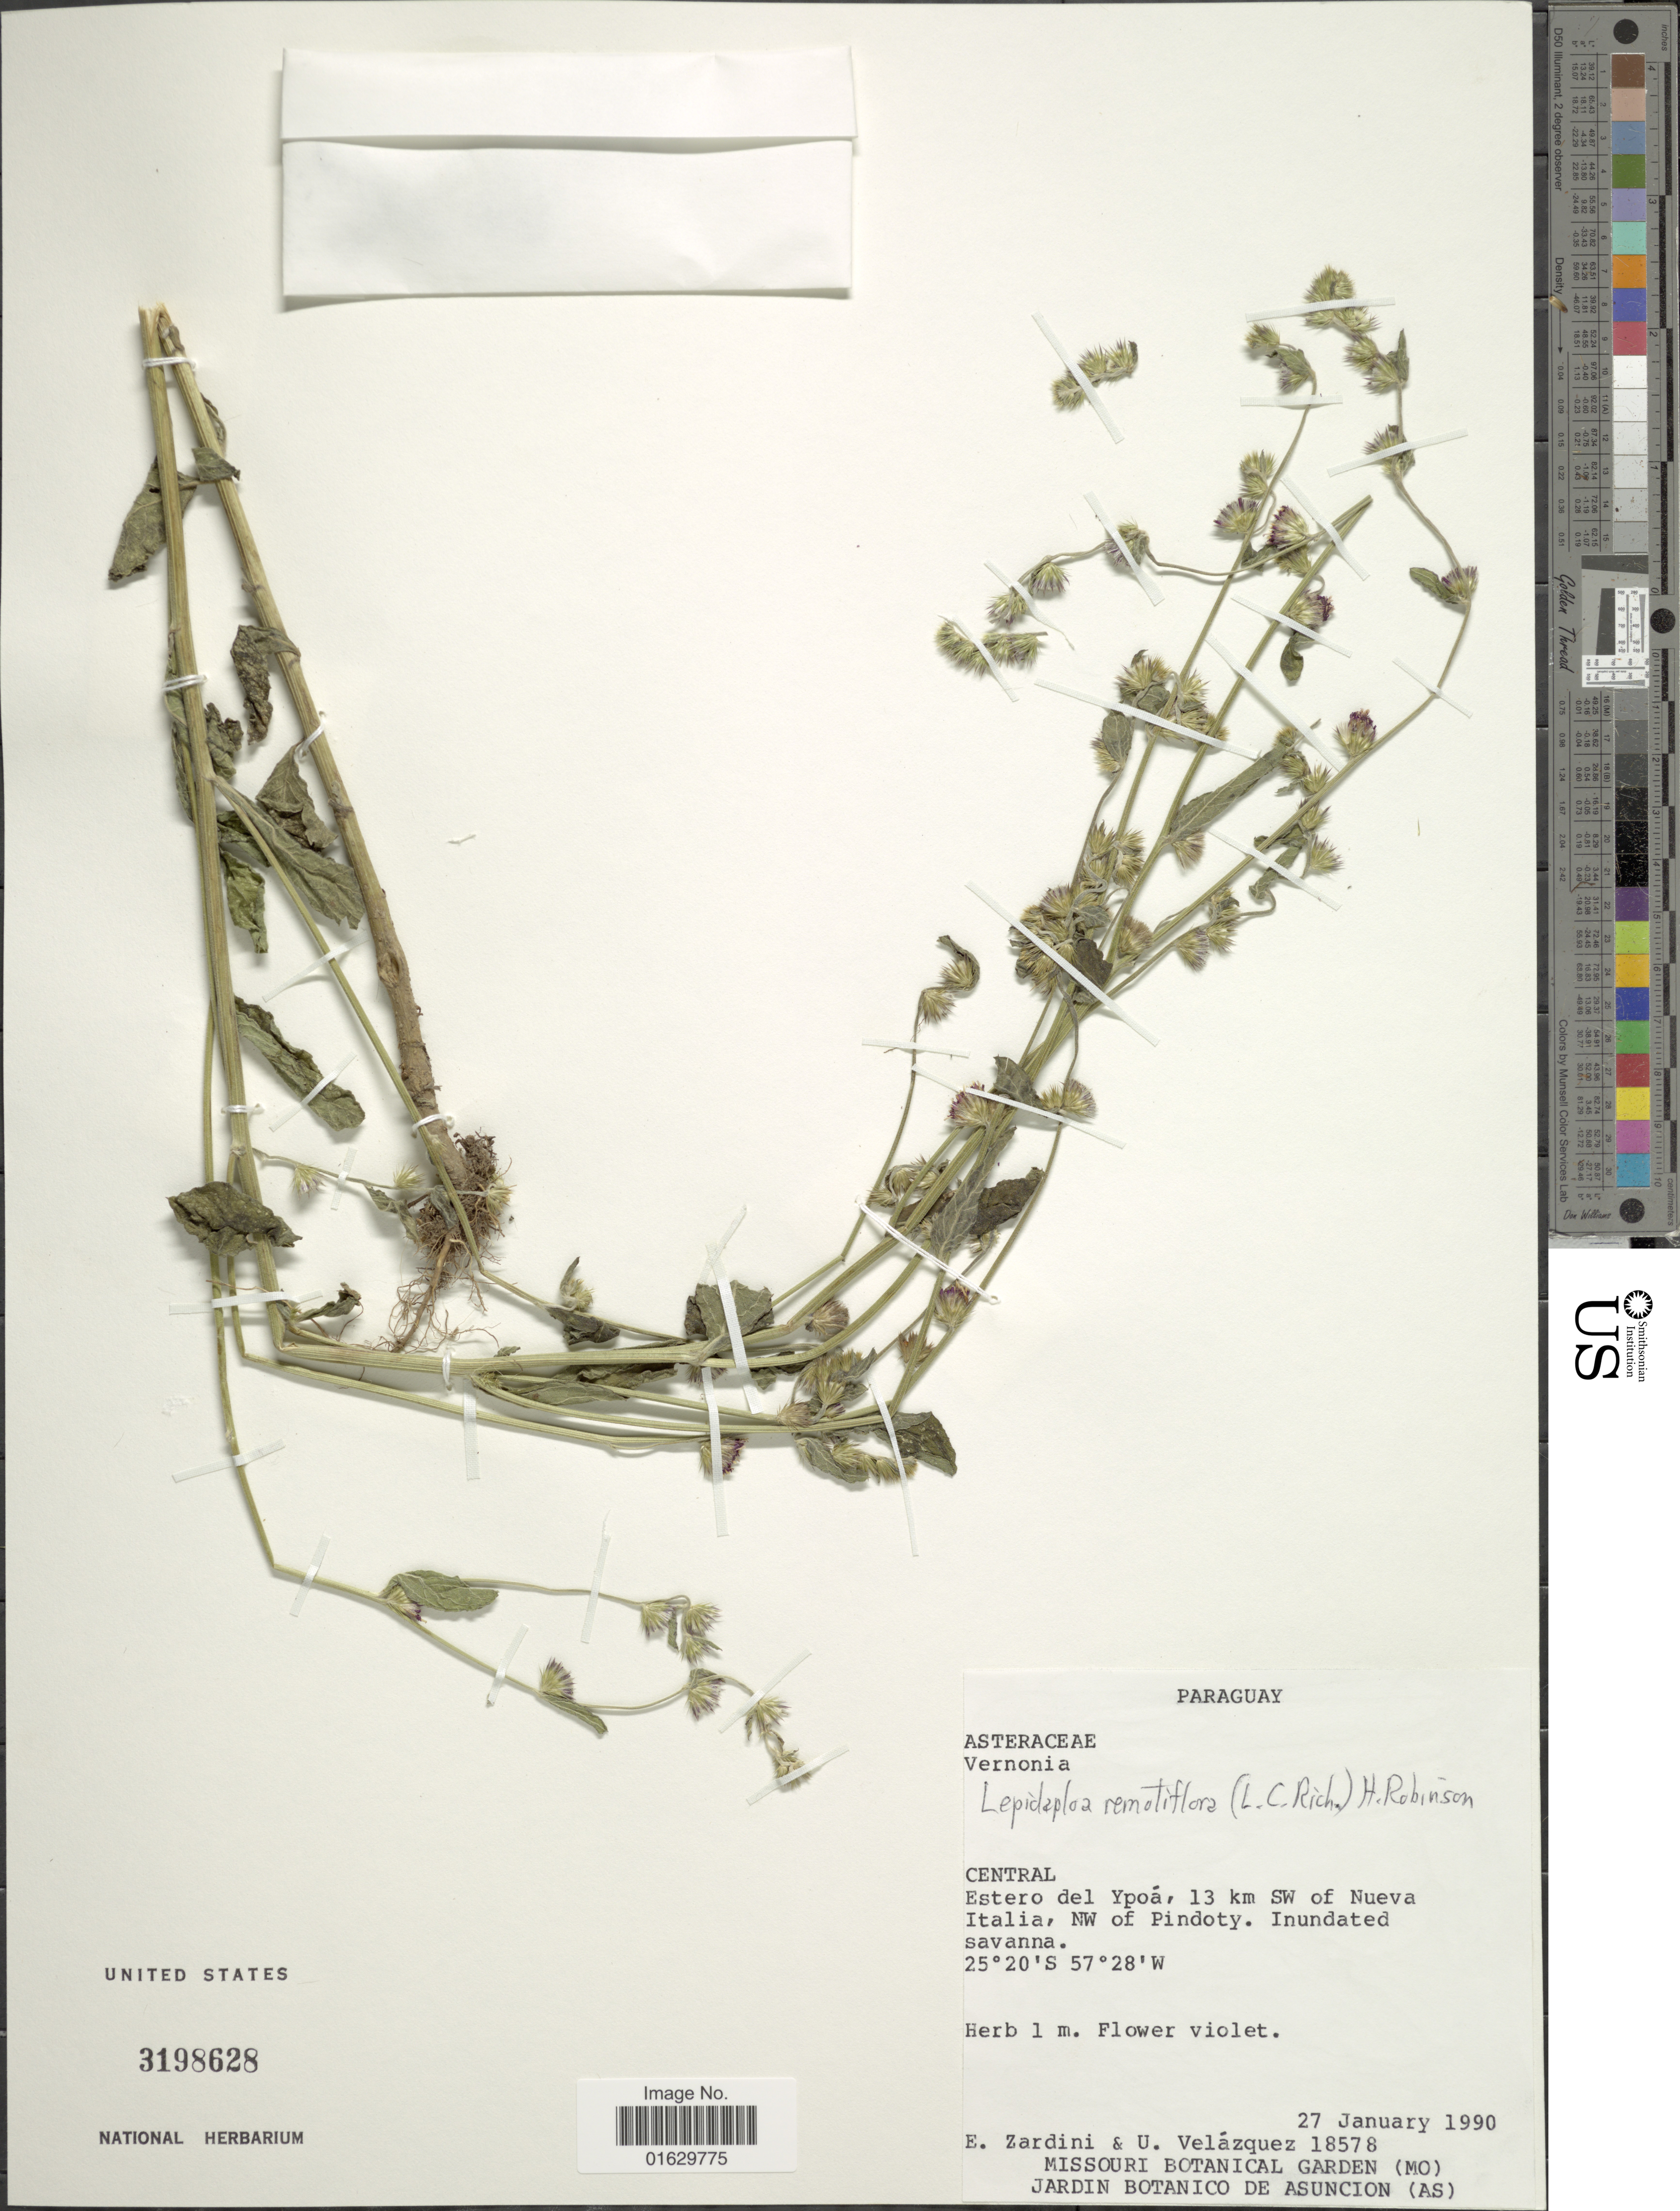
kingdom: Plantae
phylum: Tracheophyta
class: Magnoliopsida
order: Asterales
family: Asteraceae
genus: Lepidaploa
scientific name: Lepidaploa remotiflora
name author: (Rich.) H. Rob.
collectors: E. M. Zardini & U. Velazquez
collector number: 18578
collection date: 1990-01-27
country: Paraguay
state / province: Central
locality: Central, Estero del Ypoa, 13 km SW of Nueva Italia, NW of Pindoty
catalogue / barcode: US 3198628